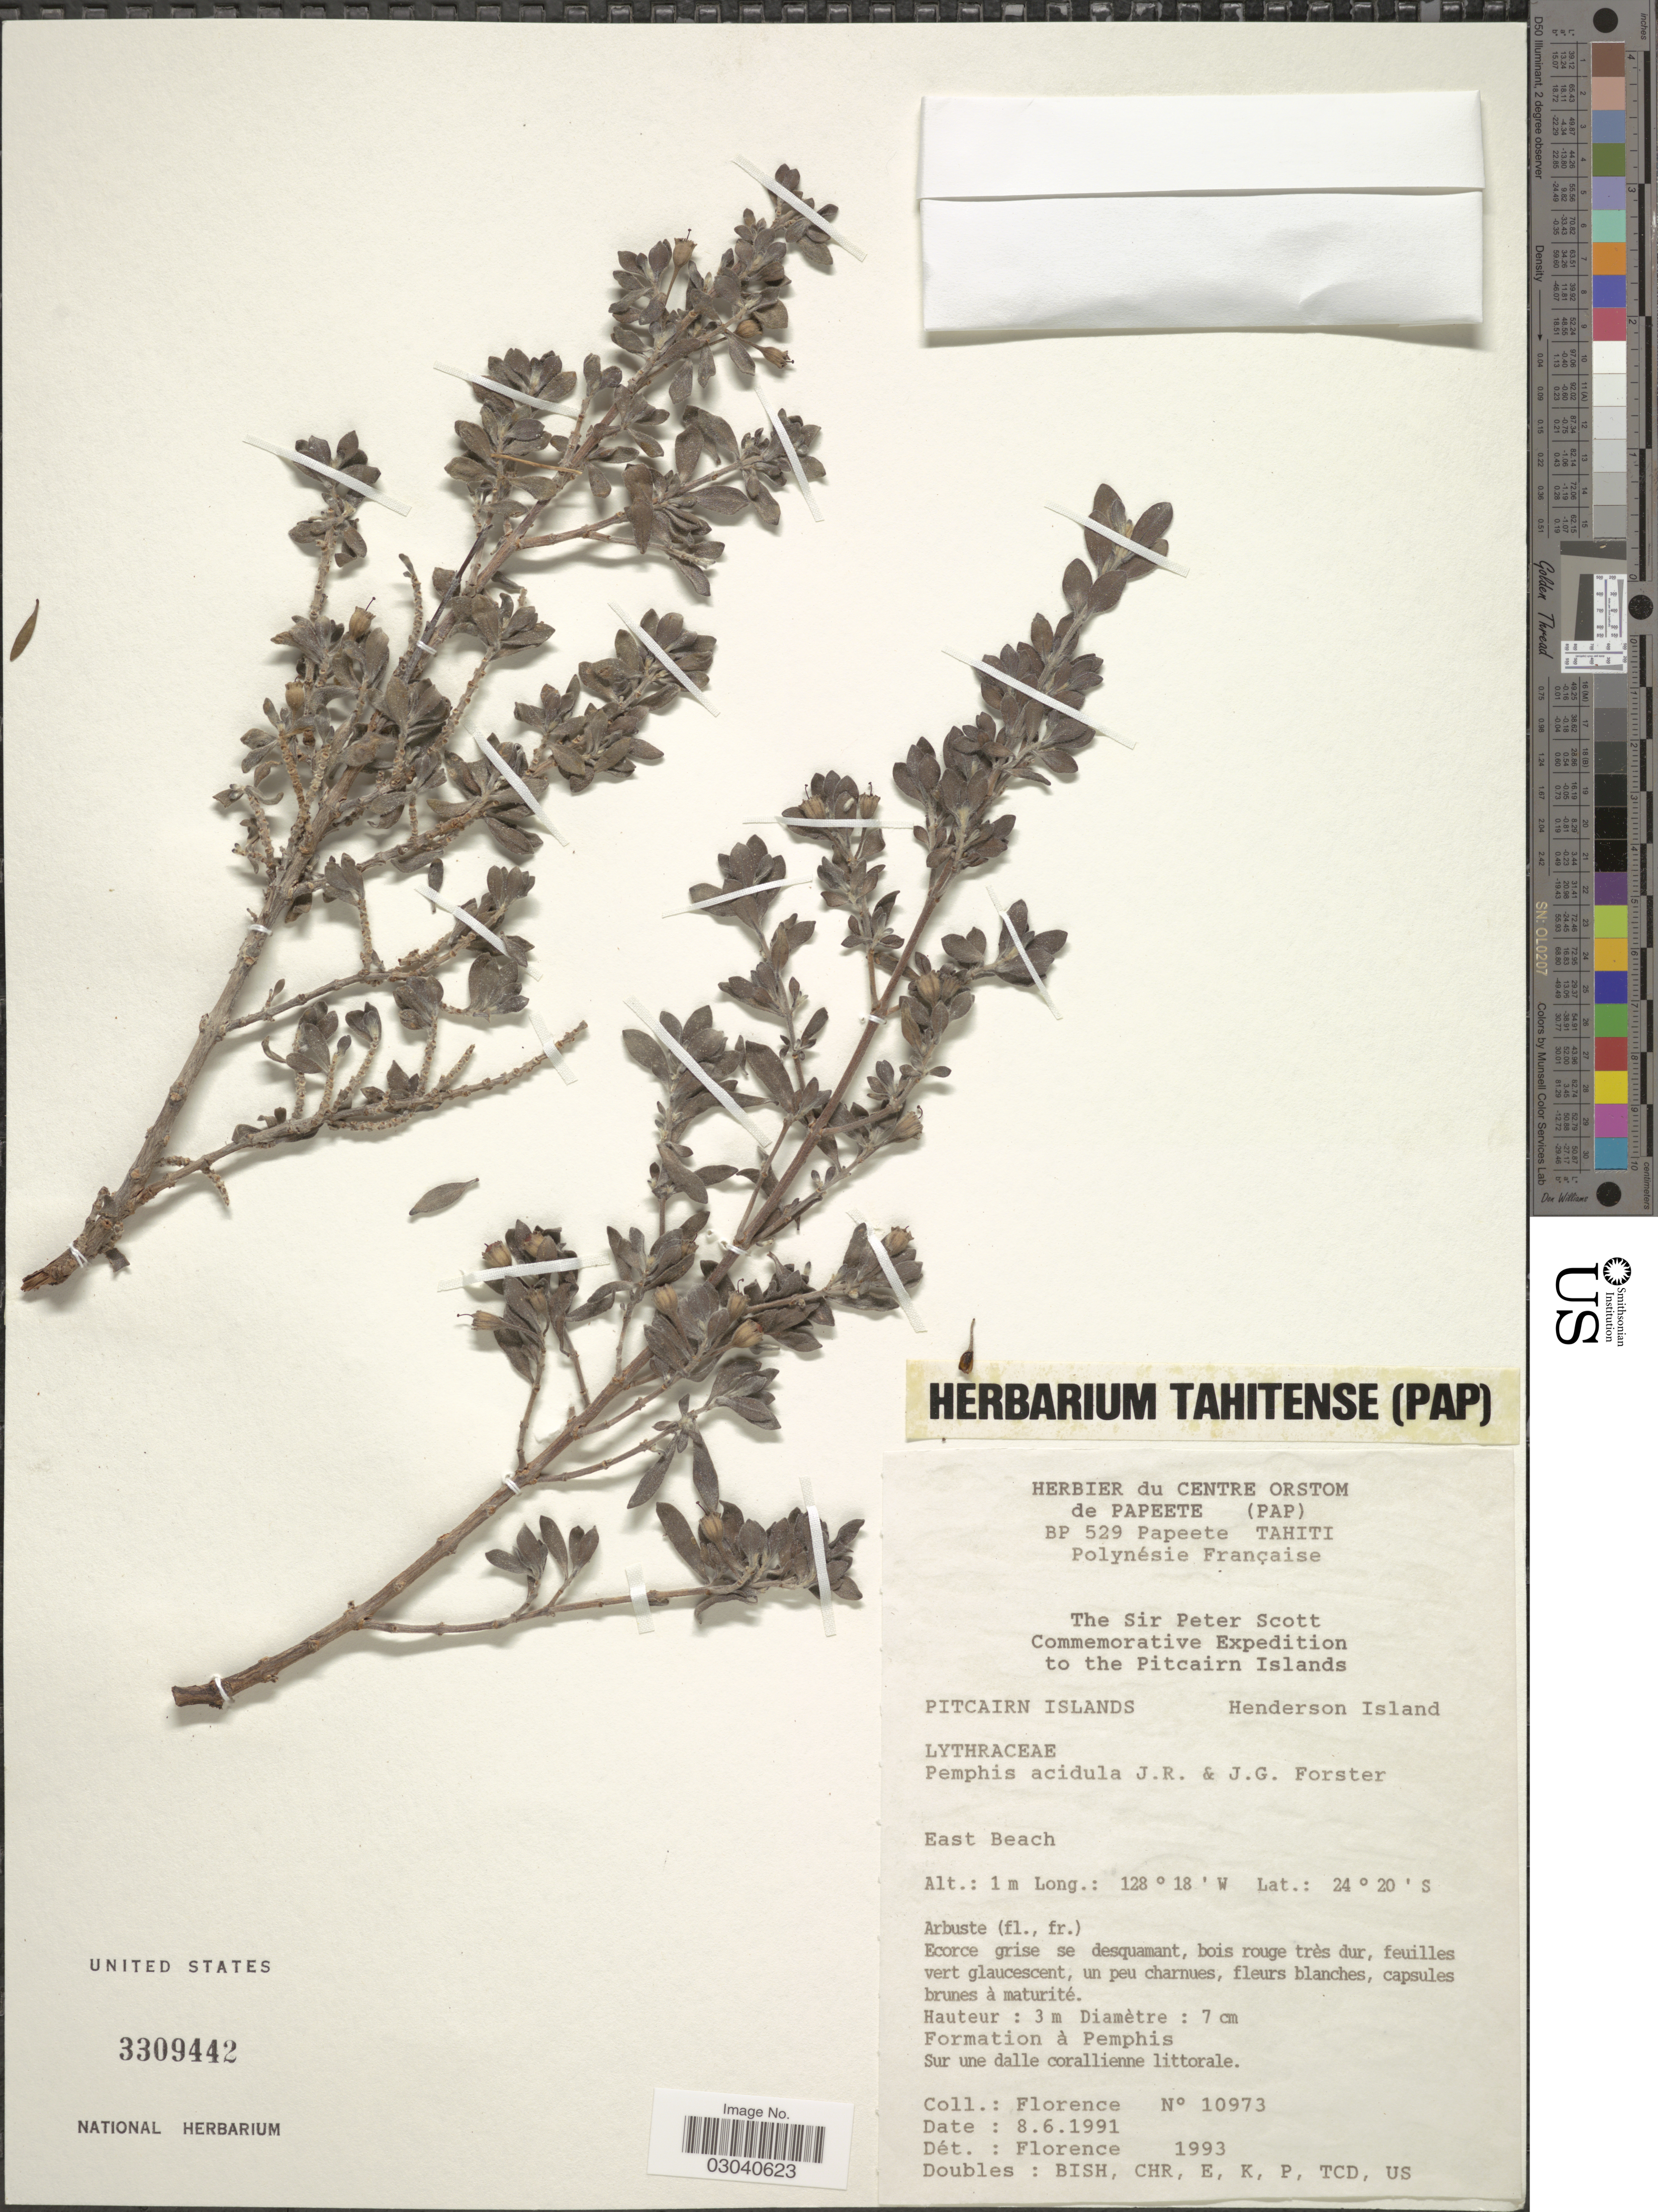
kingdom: Plantae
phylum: Tracheophyta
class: Magnoliopsida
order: Myrtales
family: Lythraceae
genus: Pemphis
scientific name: Pemphis acidula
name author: J.R. Forst. & G. Forst.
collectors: -. Florence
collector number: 10973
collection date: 1991-06-08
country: Pitcairn Islands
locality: Pitcairn Islands. Henderson Island. East Beach.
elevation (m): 1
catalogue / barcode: US 3309442